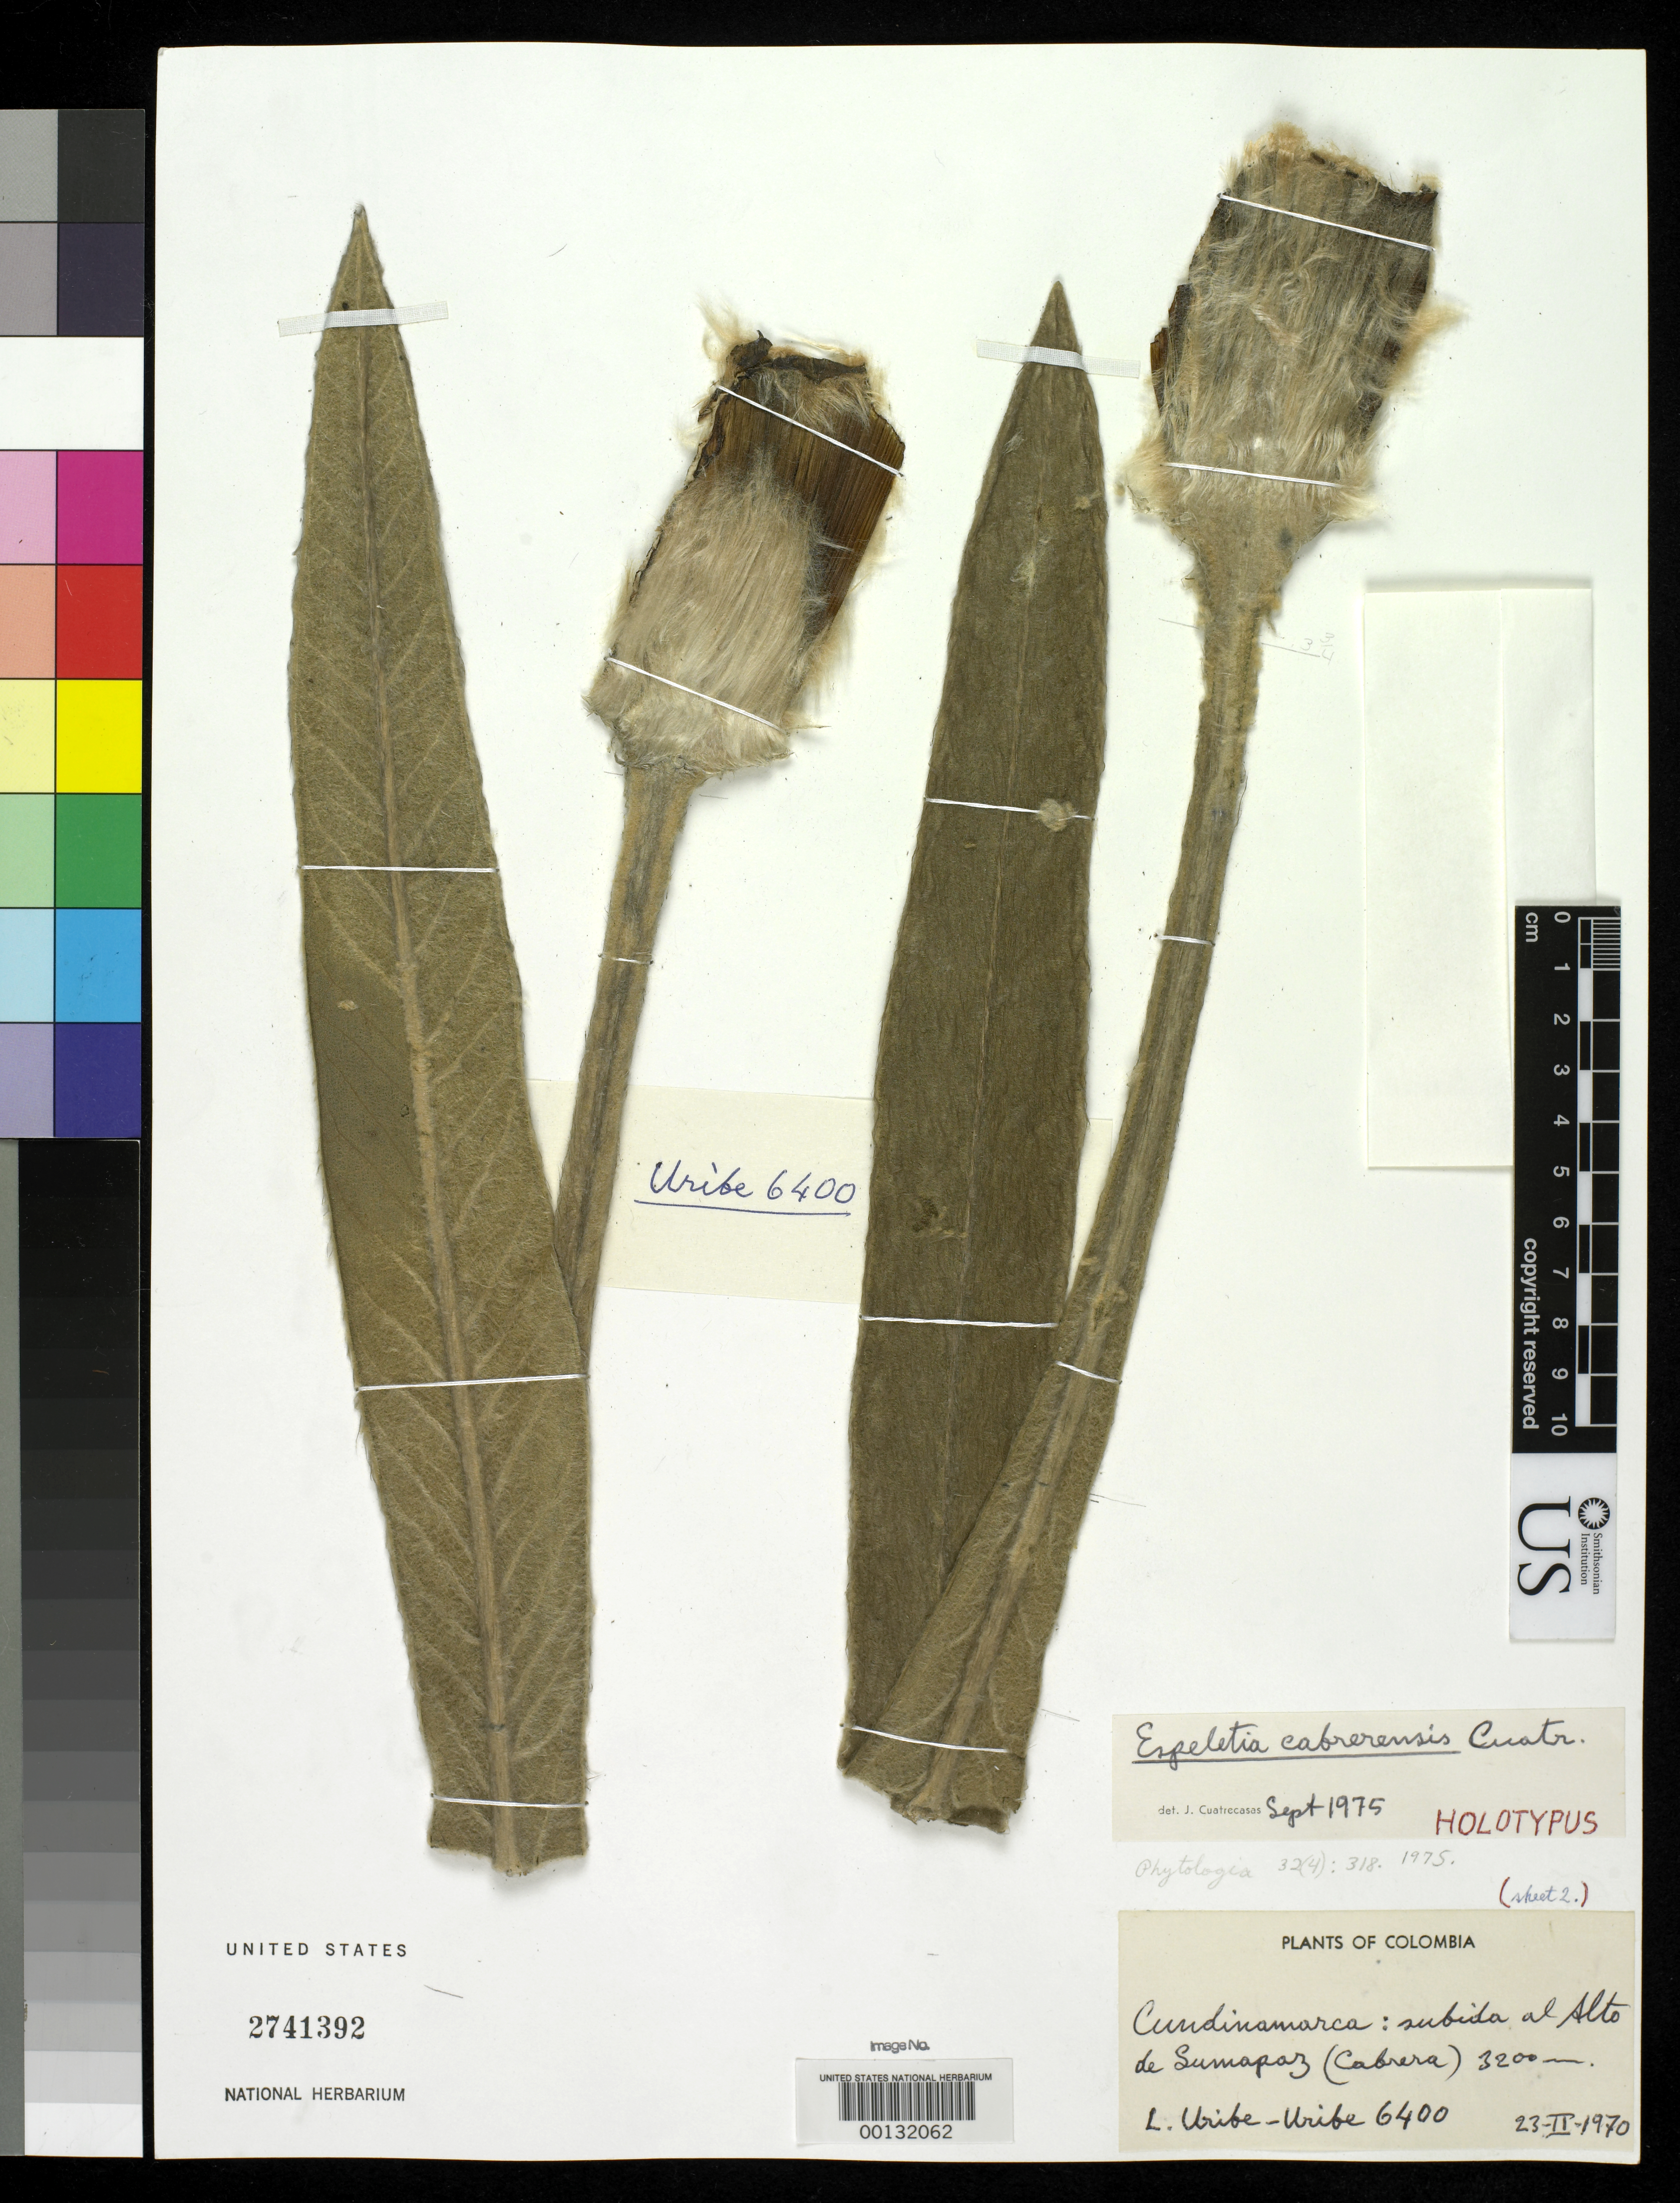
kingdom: Plantae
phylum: Tracheophyta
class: Magnoliopsida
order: Asterales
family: Asteraceae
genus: Espeletia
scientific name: Espeletia cabrerensis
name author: Cuatrec.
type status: Holotype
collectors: L. Uribe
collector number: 6400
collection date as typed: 23 Feb 1970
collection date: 1970-02-23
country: Colombia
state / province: Cundinamarca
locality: Cabrera, subida al Alto de Sumapaz, Planada Paramuna de Hoyerias. [Cabrera, ascent to Alto de Sumapaz, Planada Paramuna de Hoyerias.]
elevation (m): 3200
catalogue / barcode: US 2741392